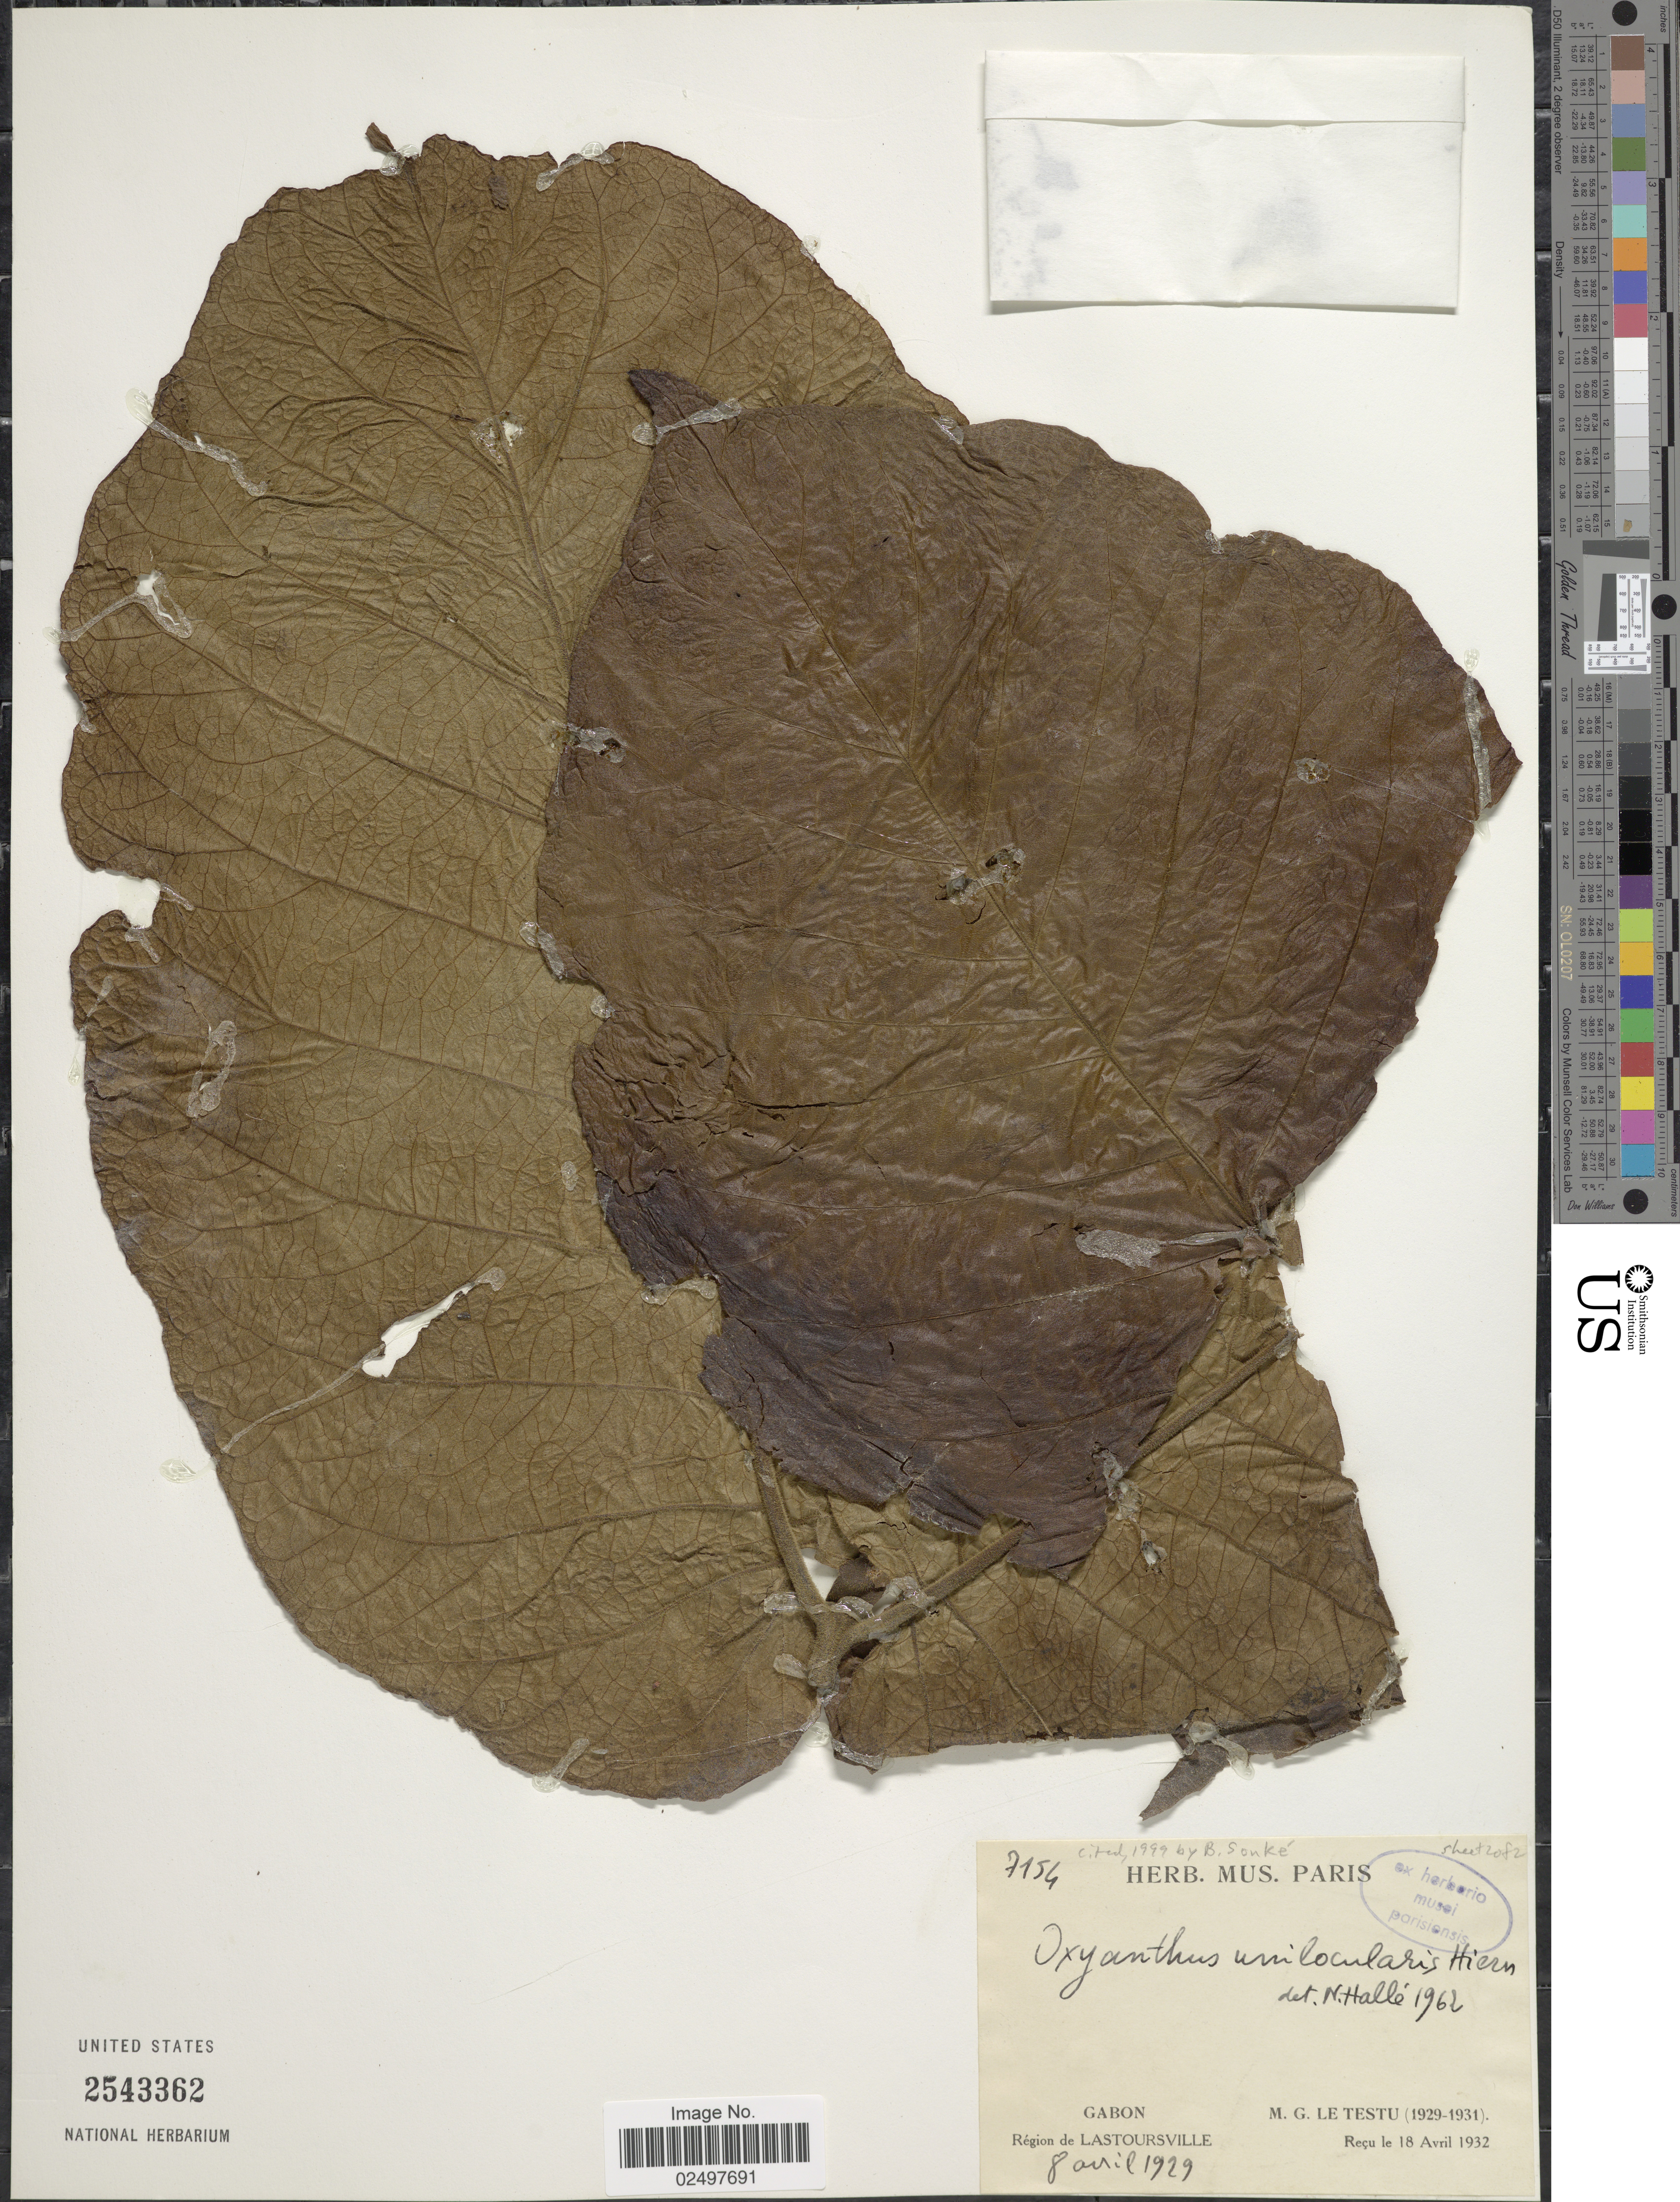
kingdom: Plantae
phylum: Tracheophyta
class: Magnoliopsida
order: Gentianales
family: Rubiaceae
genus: Oxyanthus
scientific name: Oxyanthus unilocularis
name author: Hiern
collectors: G. Le Testu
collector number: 7154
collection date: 1929-04-08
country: Gabon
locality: Region de Lastoursville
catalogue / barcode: US 2543362